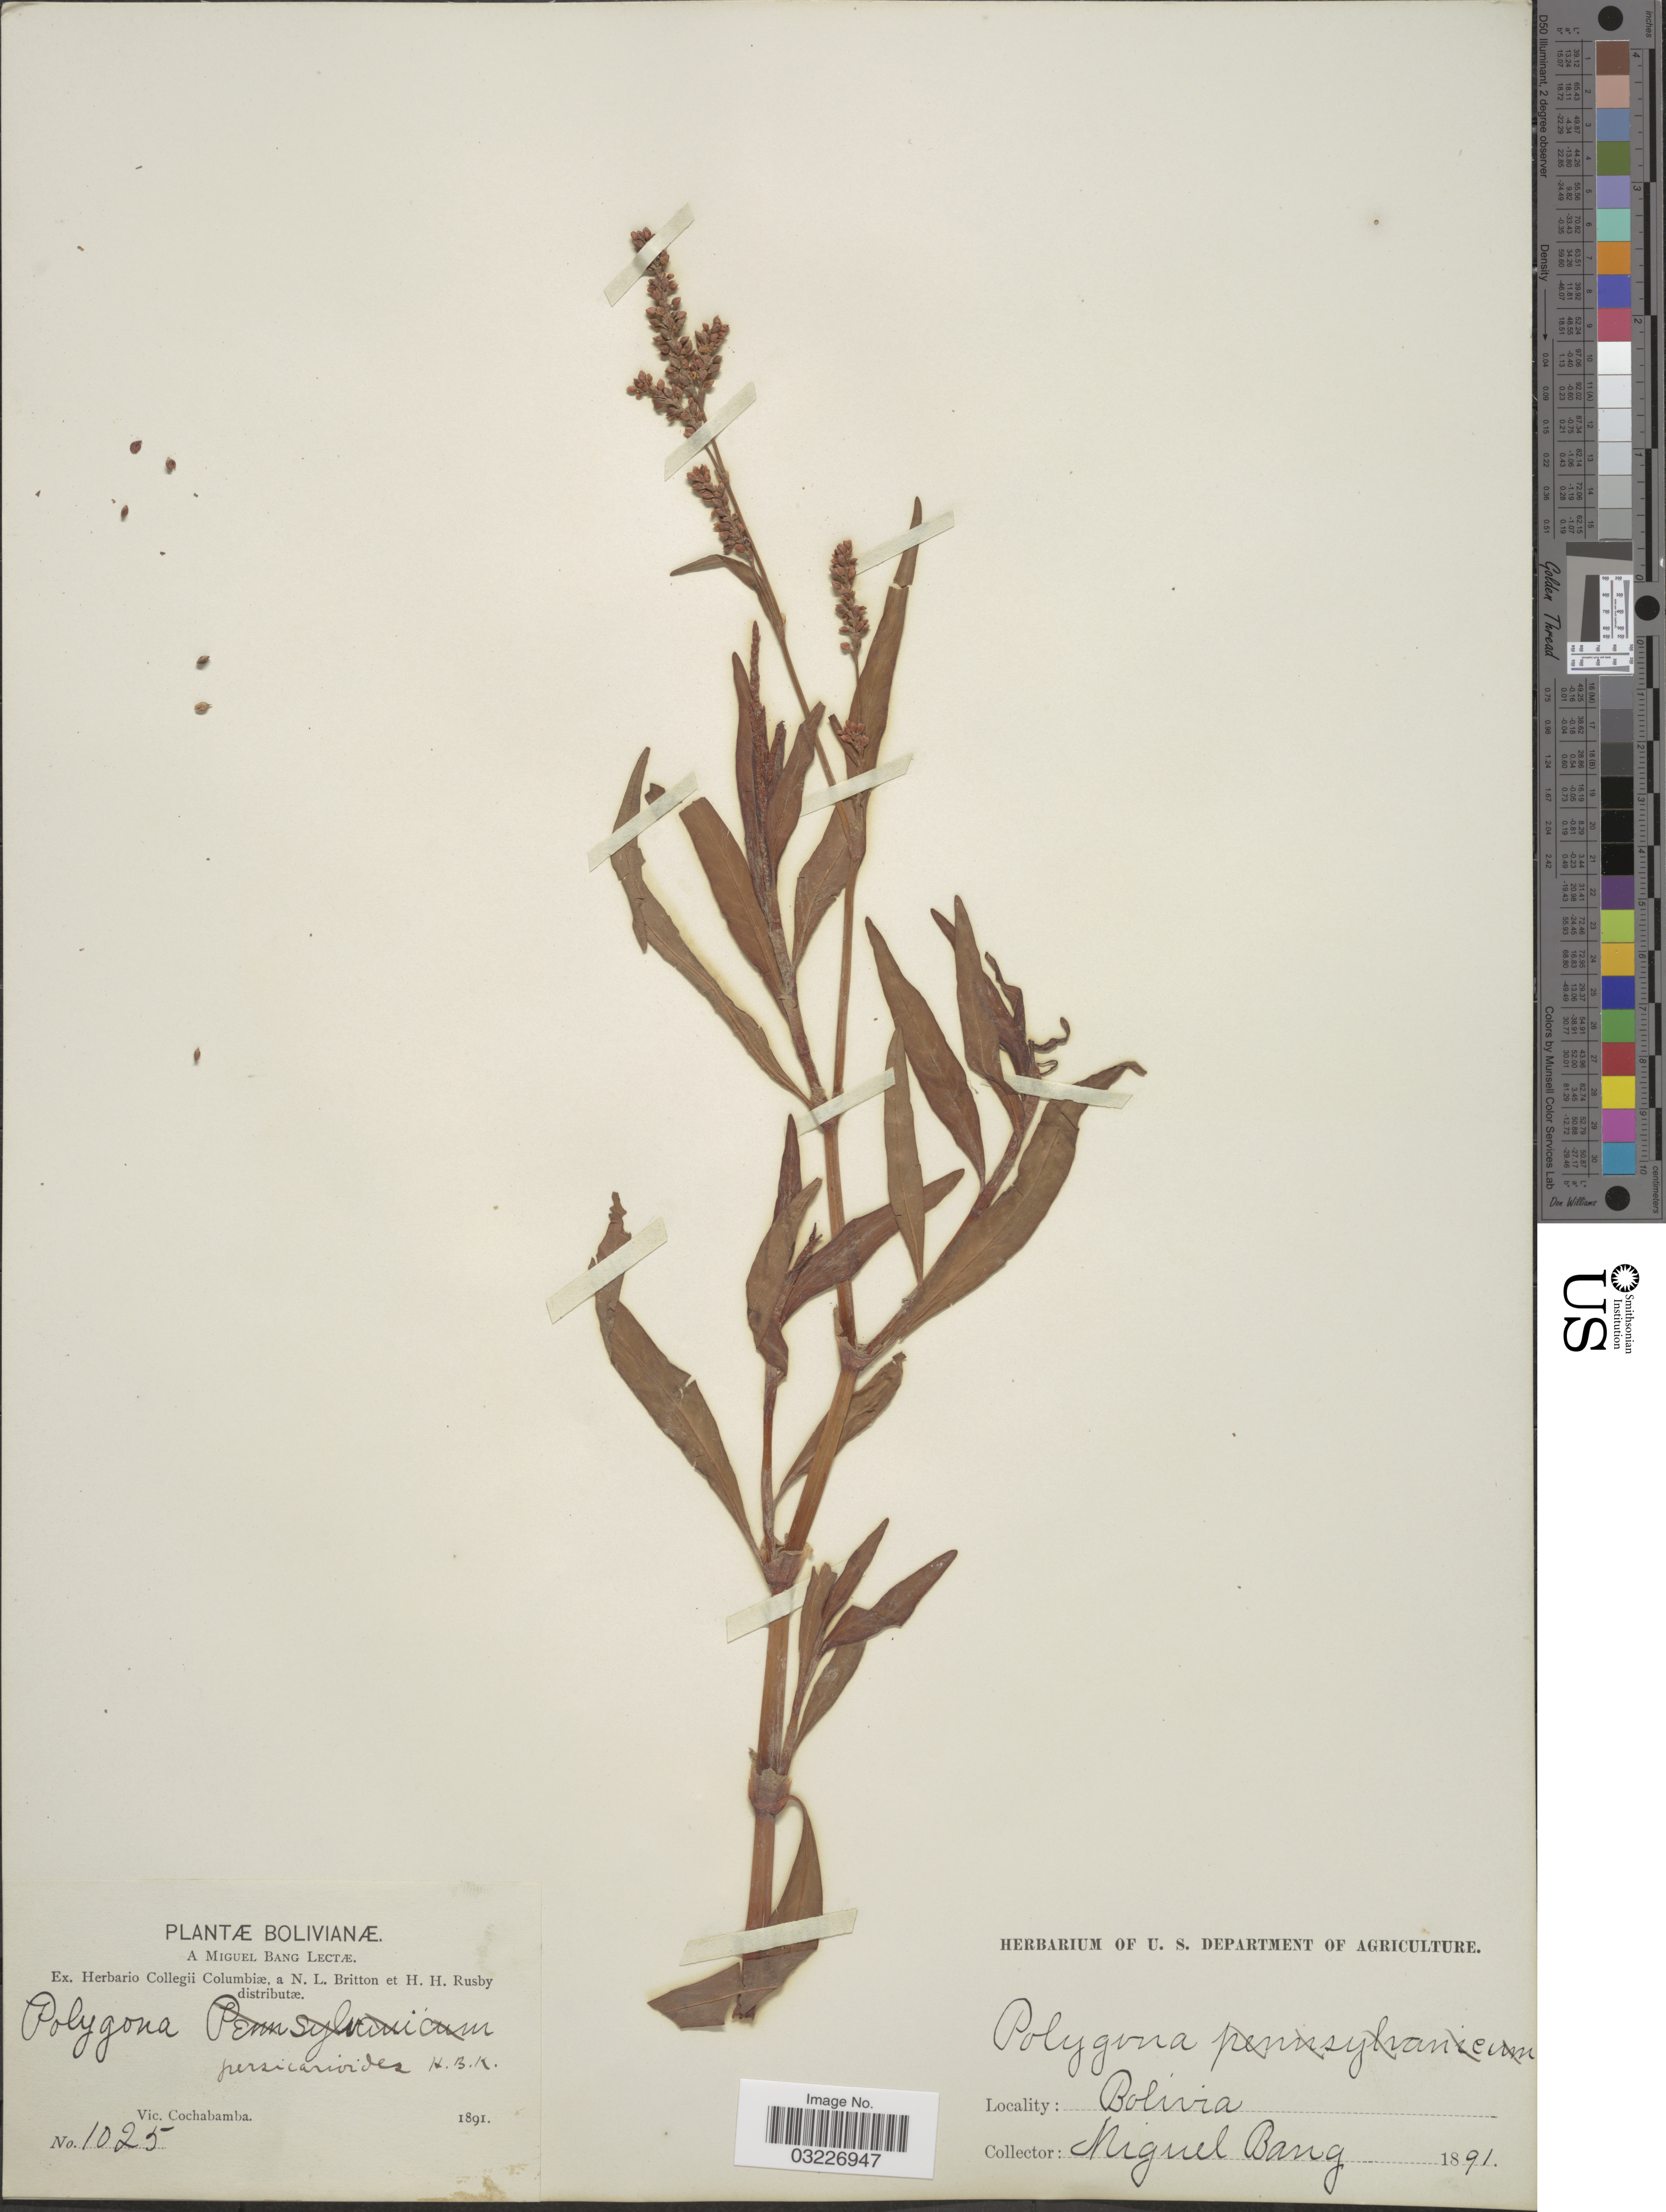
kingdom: Plantae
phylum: Tracheophyta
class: Magnoliopsida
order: Caryophyllales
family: Polygonaceae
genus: Polygonum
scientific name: Polygonum persicarioides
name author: Kunth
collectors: M. Bang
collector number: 1025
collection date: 1891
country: Bolivia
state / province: Cochabamba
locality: Vic. Cochabamba.